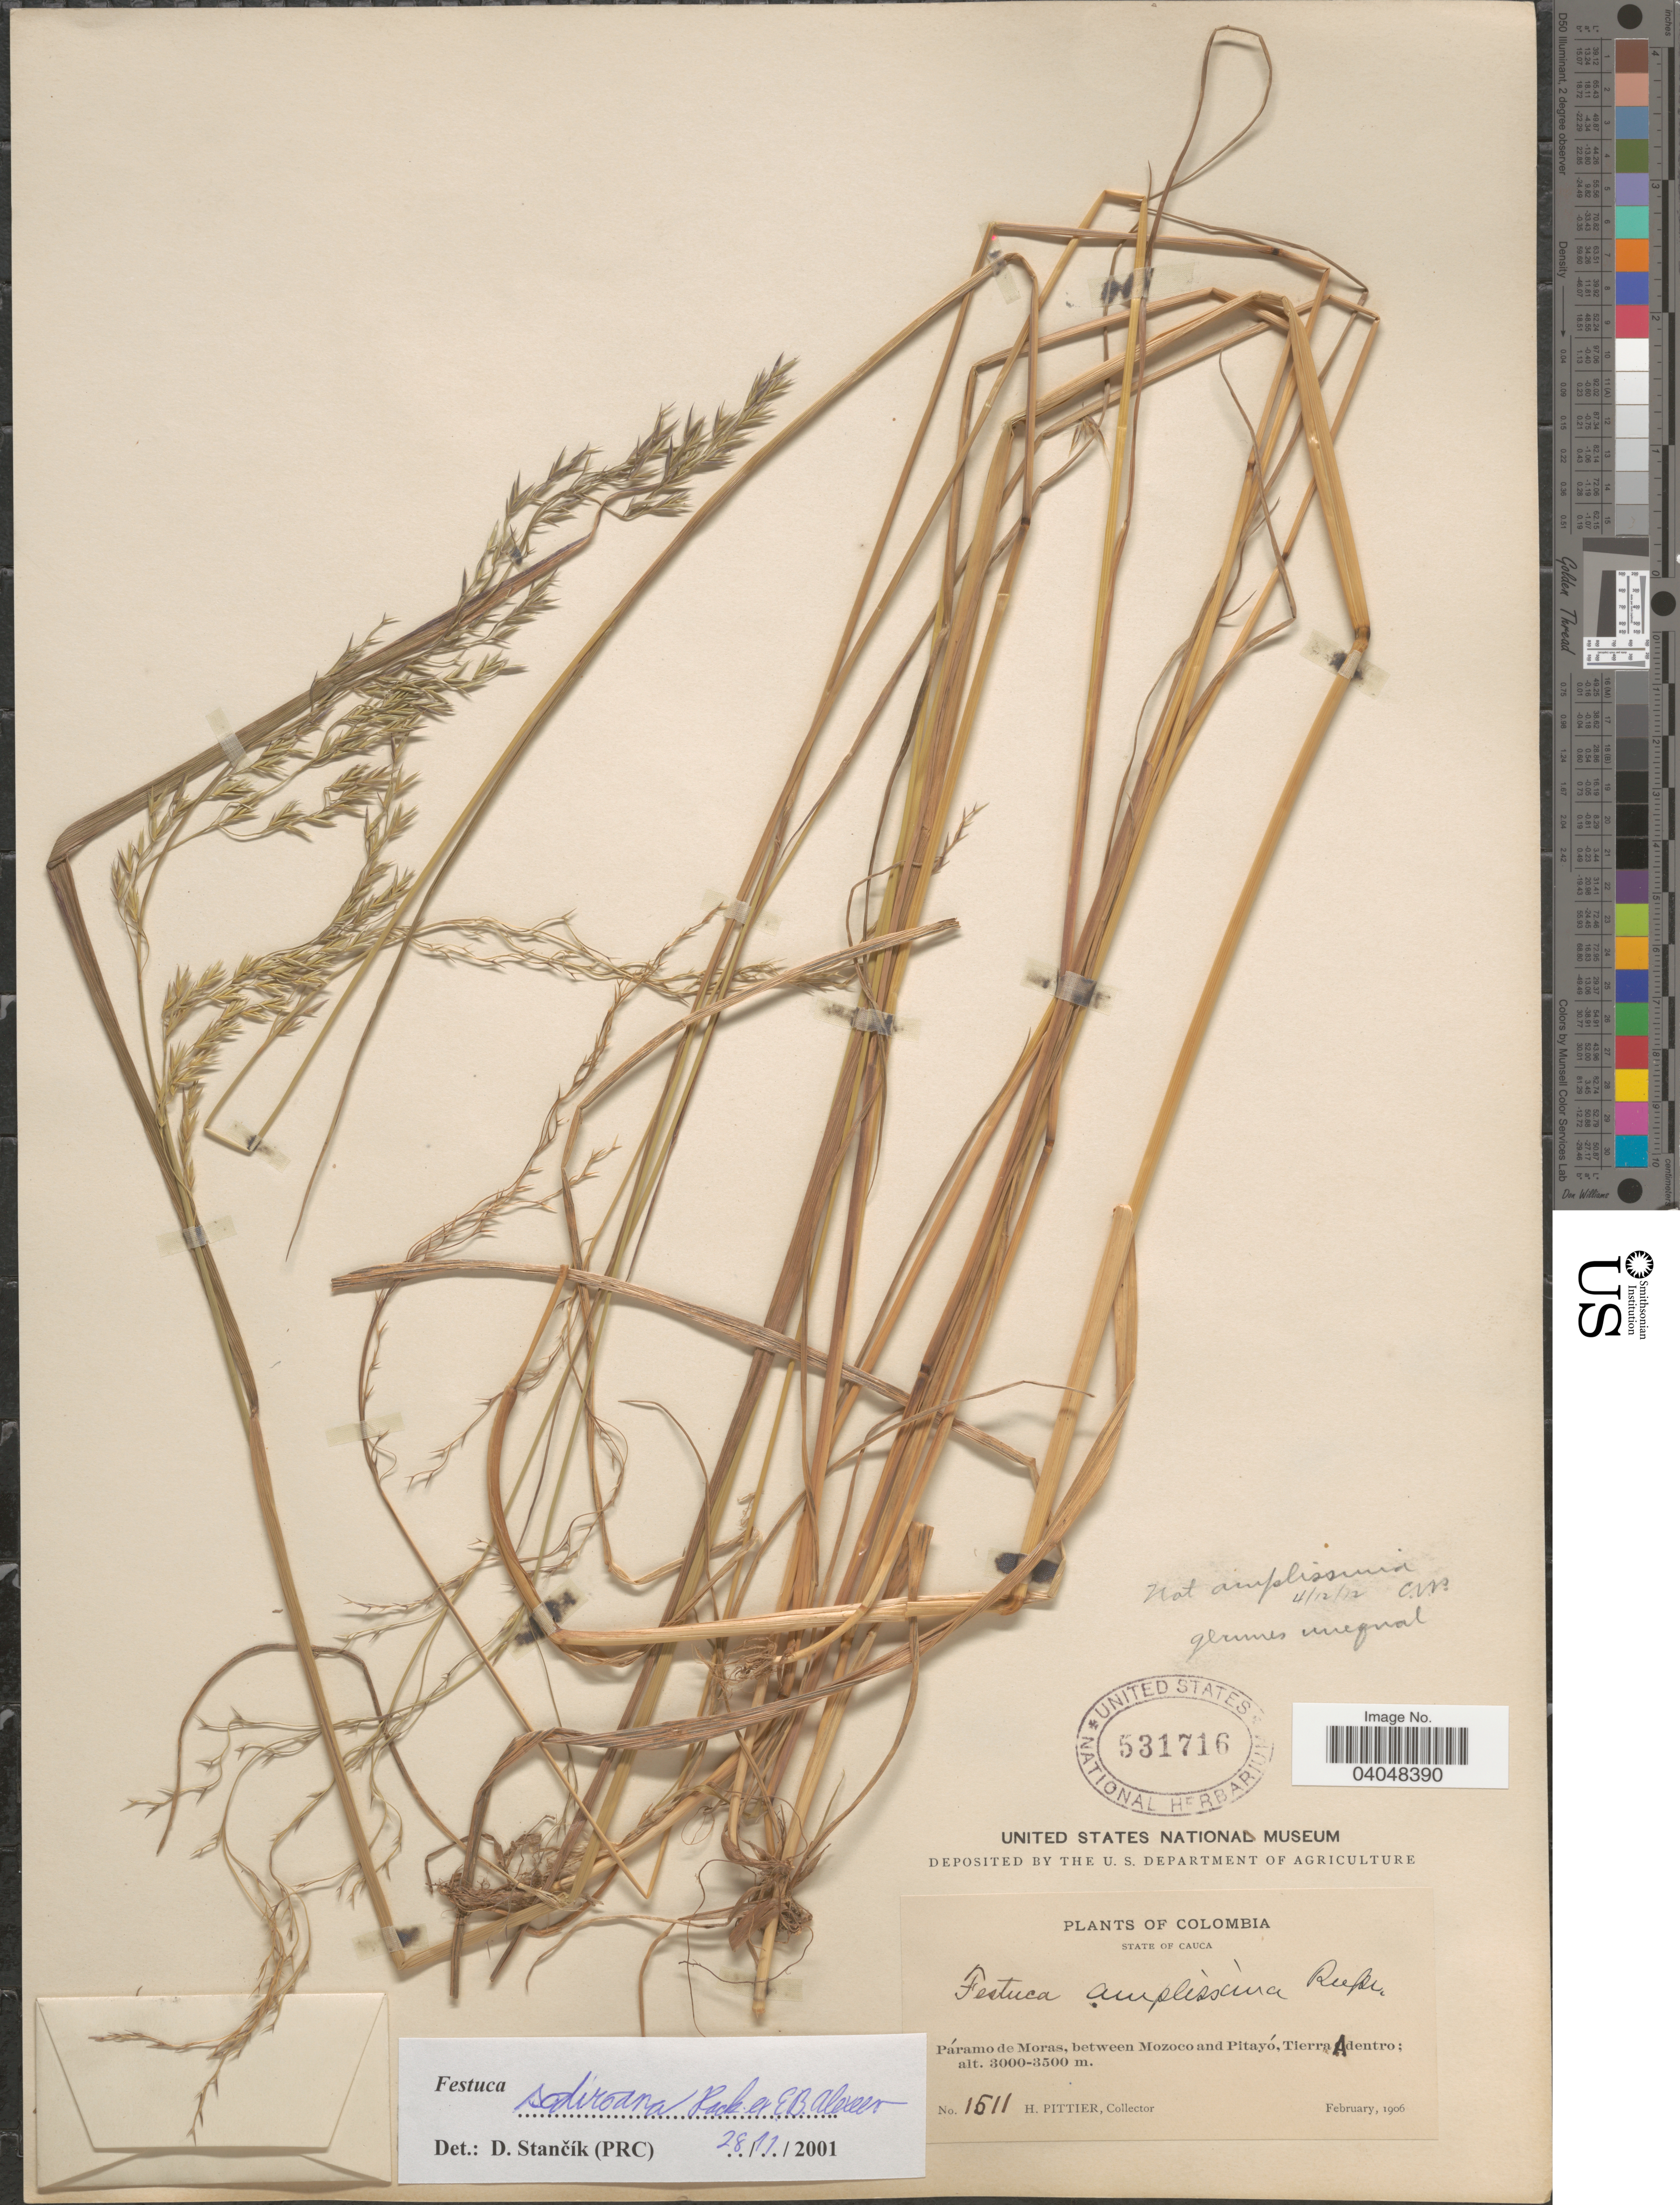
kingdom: Plantae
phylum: Tracheophyta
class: Liliopsida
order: Poales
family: Poaceae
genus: Festuca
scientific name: Festuca sodiroana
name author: Hack. ex E.B. Alexeev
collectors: H. F. Pittier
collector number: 1511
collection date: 1906-02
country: Colombia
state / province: Cauca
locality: Páramo de Moras, between Mozoco and Pitayó, Tierra Adentro.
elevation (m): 3000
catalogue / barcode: US 531716